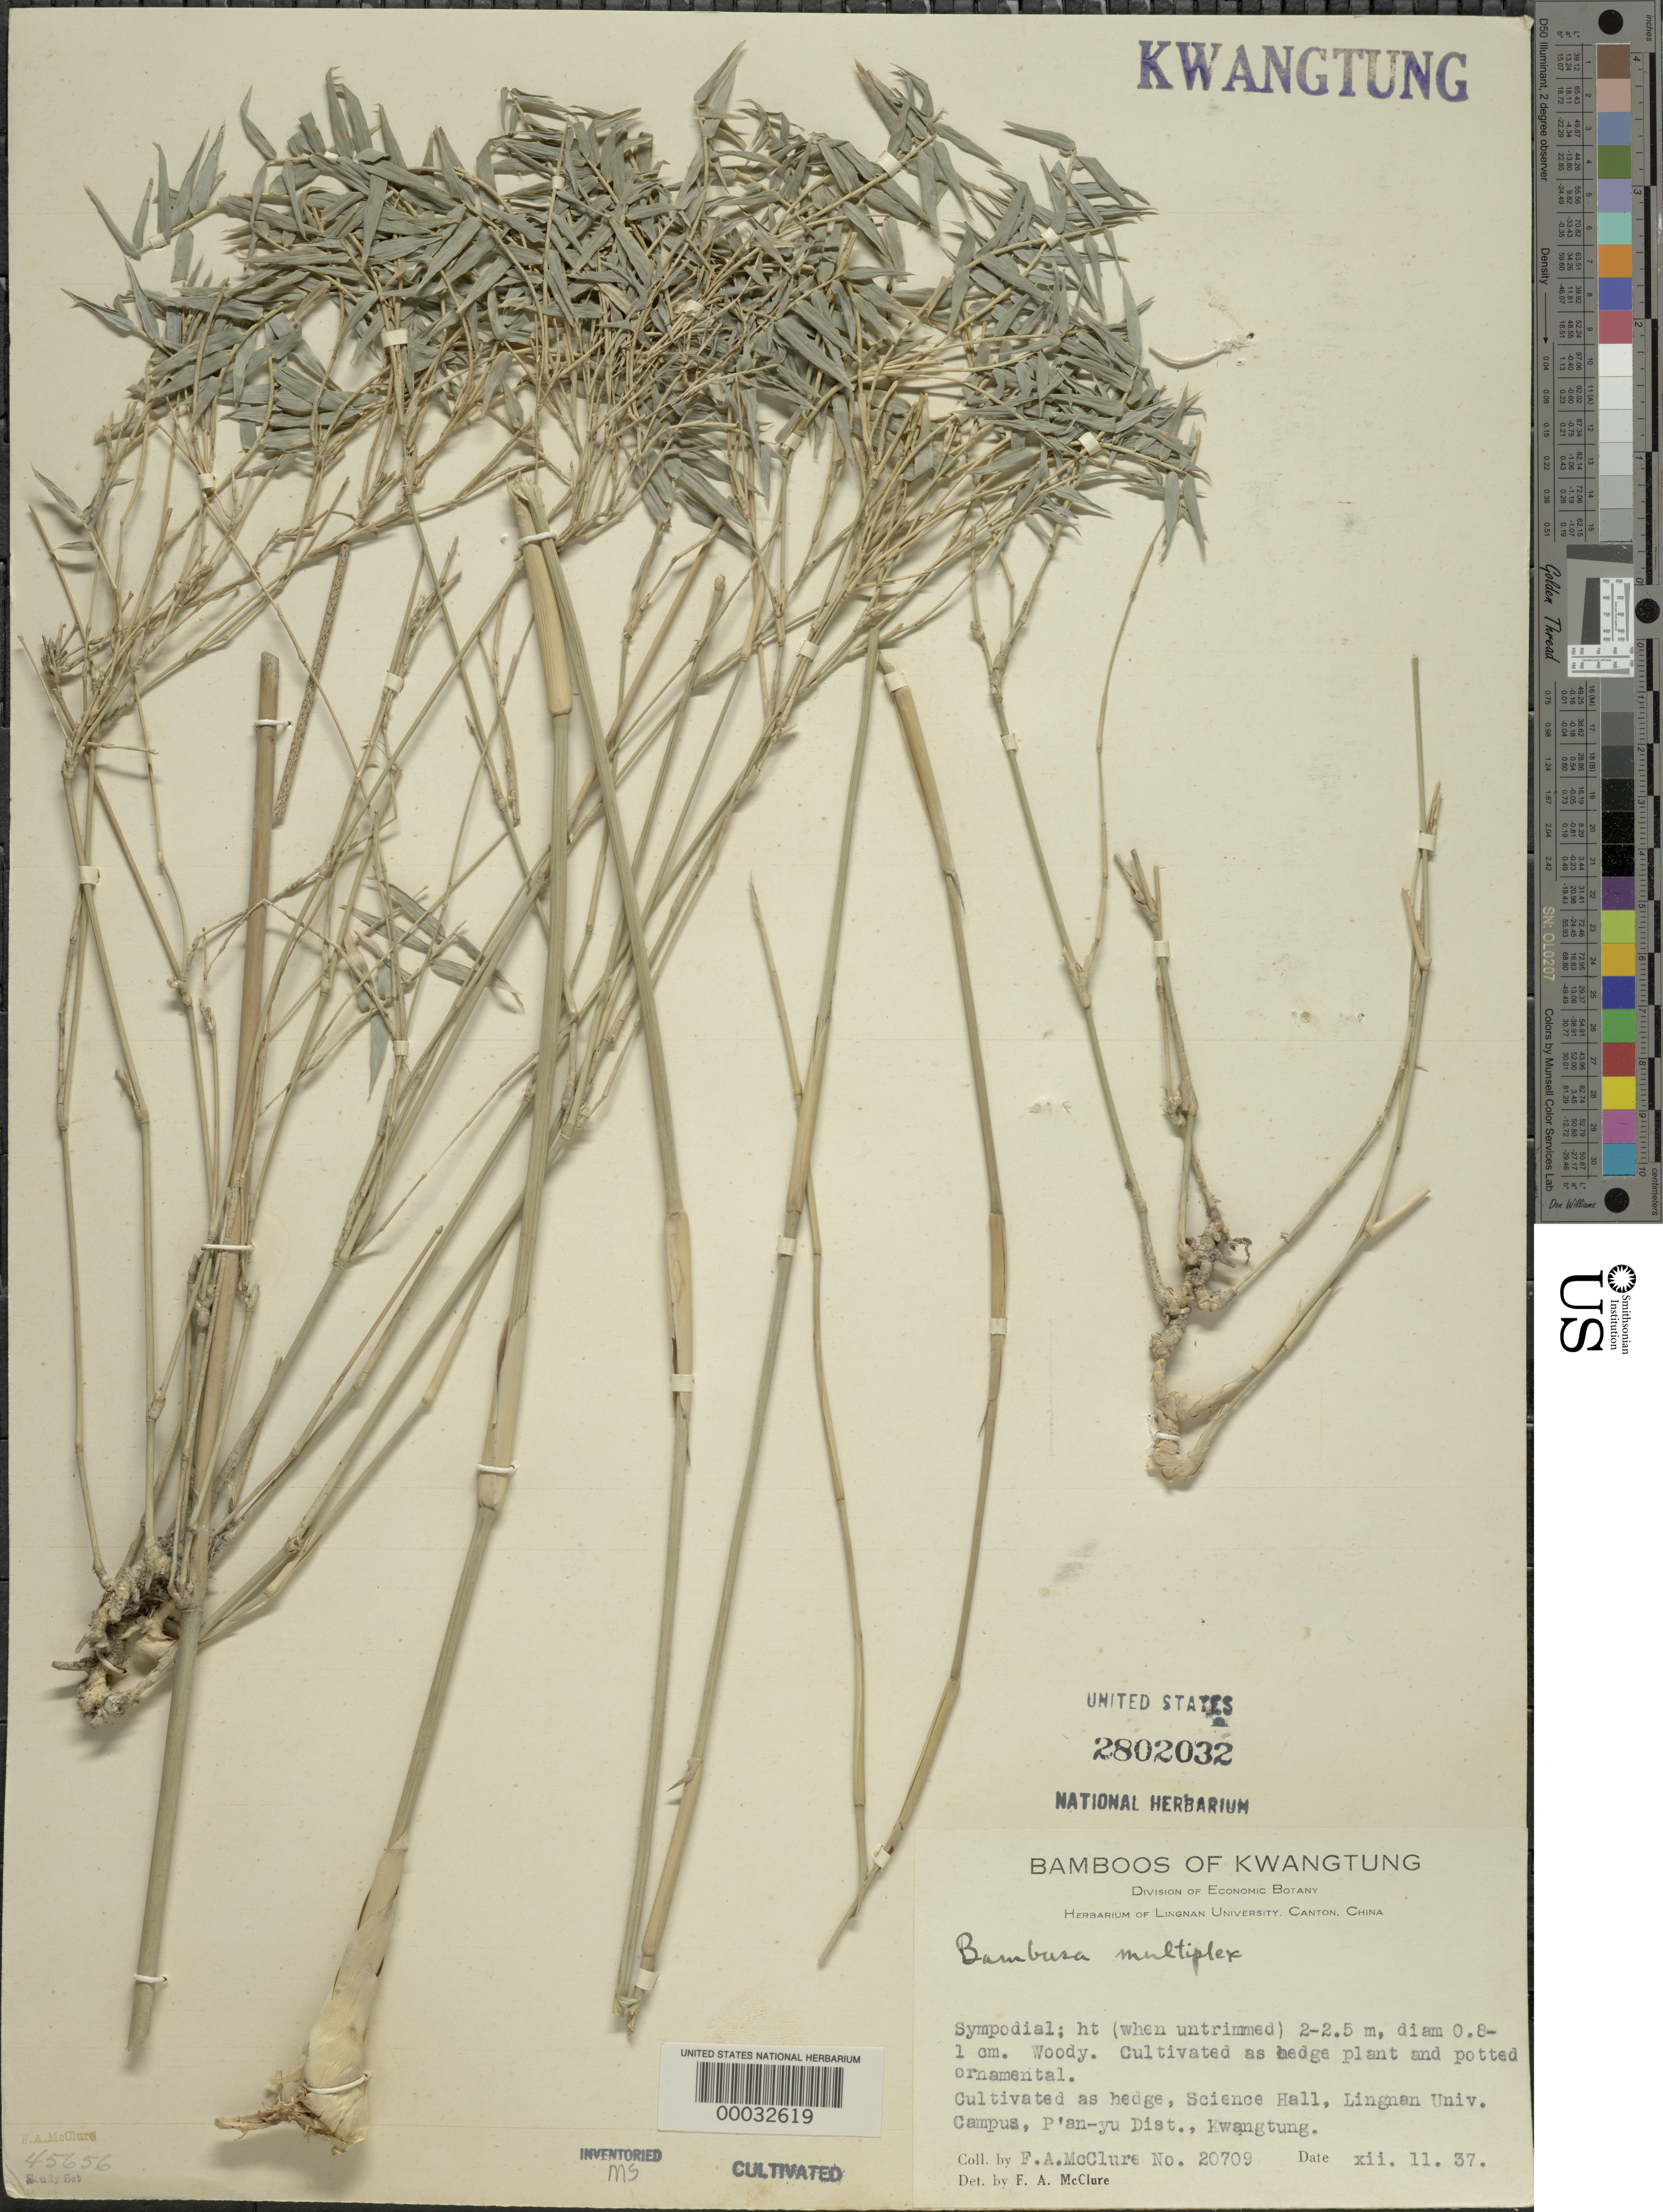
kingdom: Plantae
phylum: Tracheophyta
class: Liliopsida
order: Poales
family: Poaceae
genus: Bambusa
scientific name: Bambusa multiplex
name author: (Lour.) Raeusch. ex Schult. & Schult. f.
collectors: F. A. McClure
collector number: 20709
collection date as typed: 11 Dec 1937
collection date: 1937-12-11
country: China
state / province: Guangdong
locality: Lingnam University Campus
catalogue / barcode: US 2802032